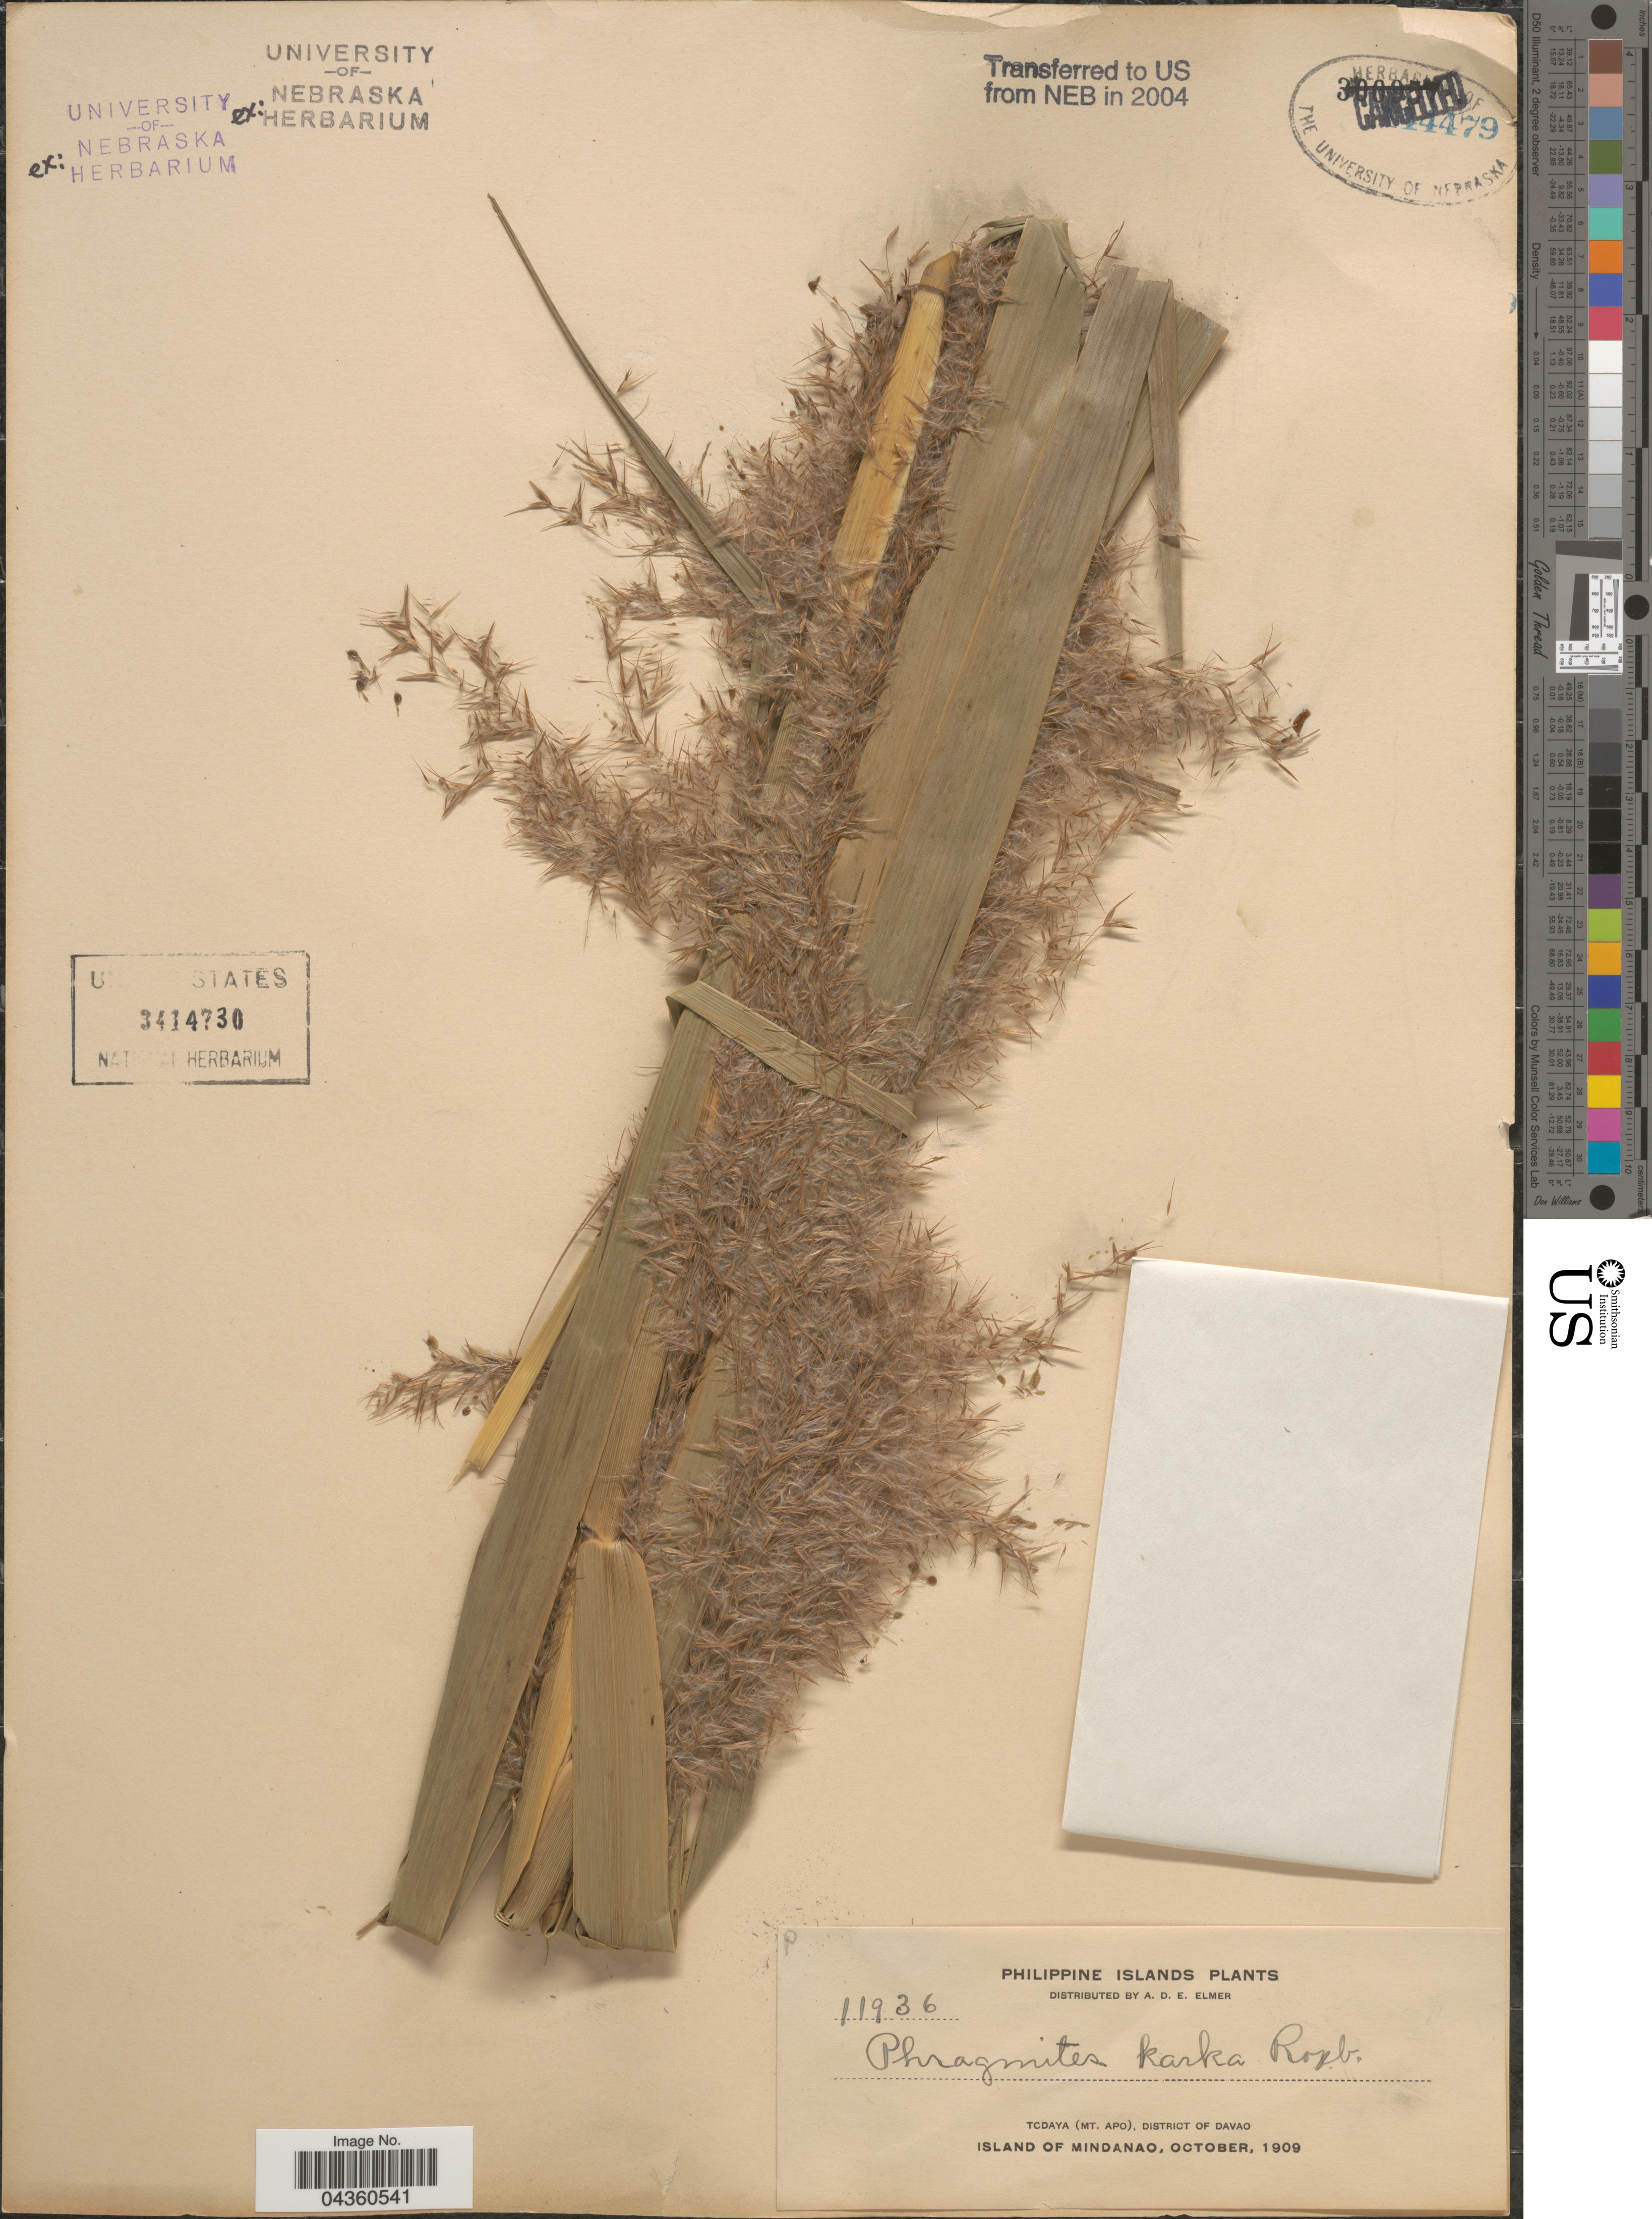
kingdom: Plantae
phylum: Tracheophyta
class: Liliopsida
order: Poales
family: Poaceae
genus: Phragmites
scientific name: Phragmites karka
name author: (Retz.) Trin. ex Steud.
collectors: A. D. E. Elmer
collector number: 11936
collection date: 1909-10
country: Philippines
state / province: Davao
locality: Todaya (Mt. Apo), District of Davao. Island of Mindanao.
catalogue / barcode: US 3414730